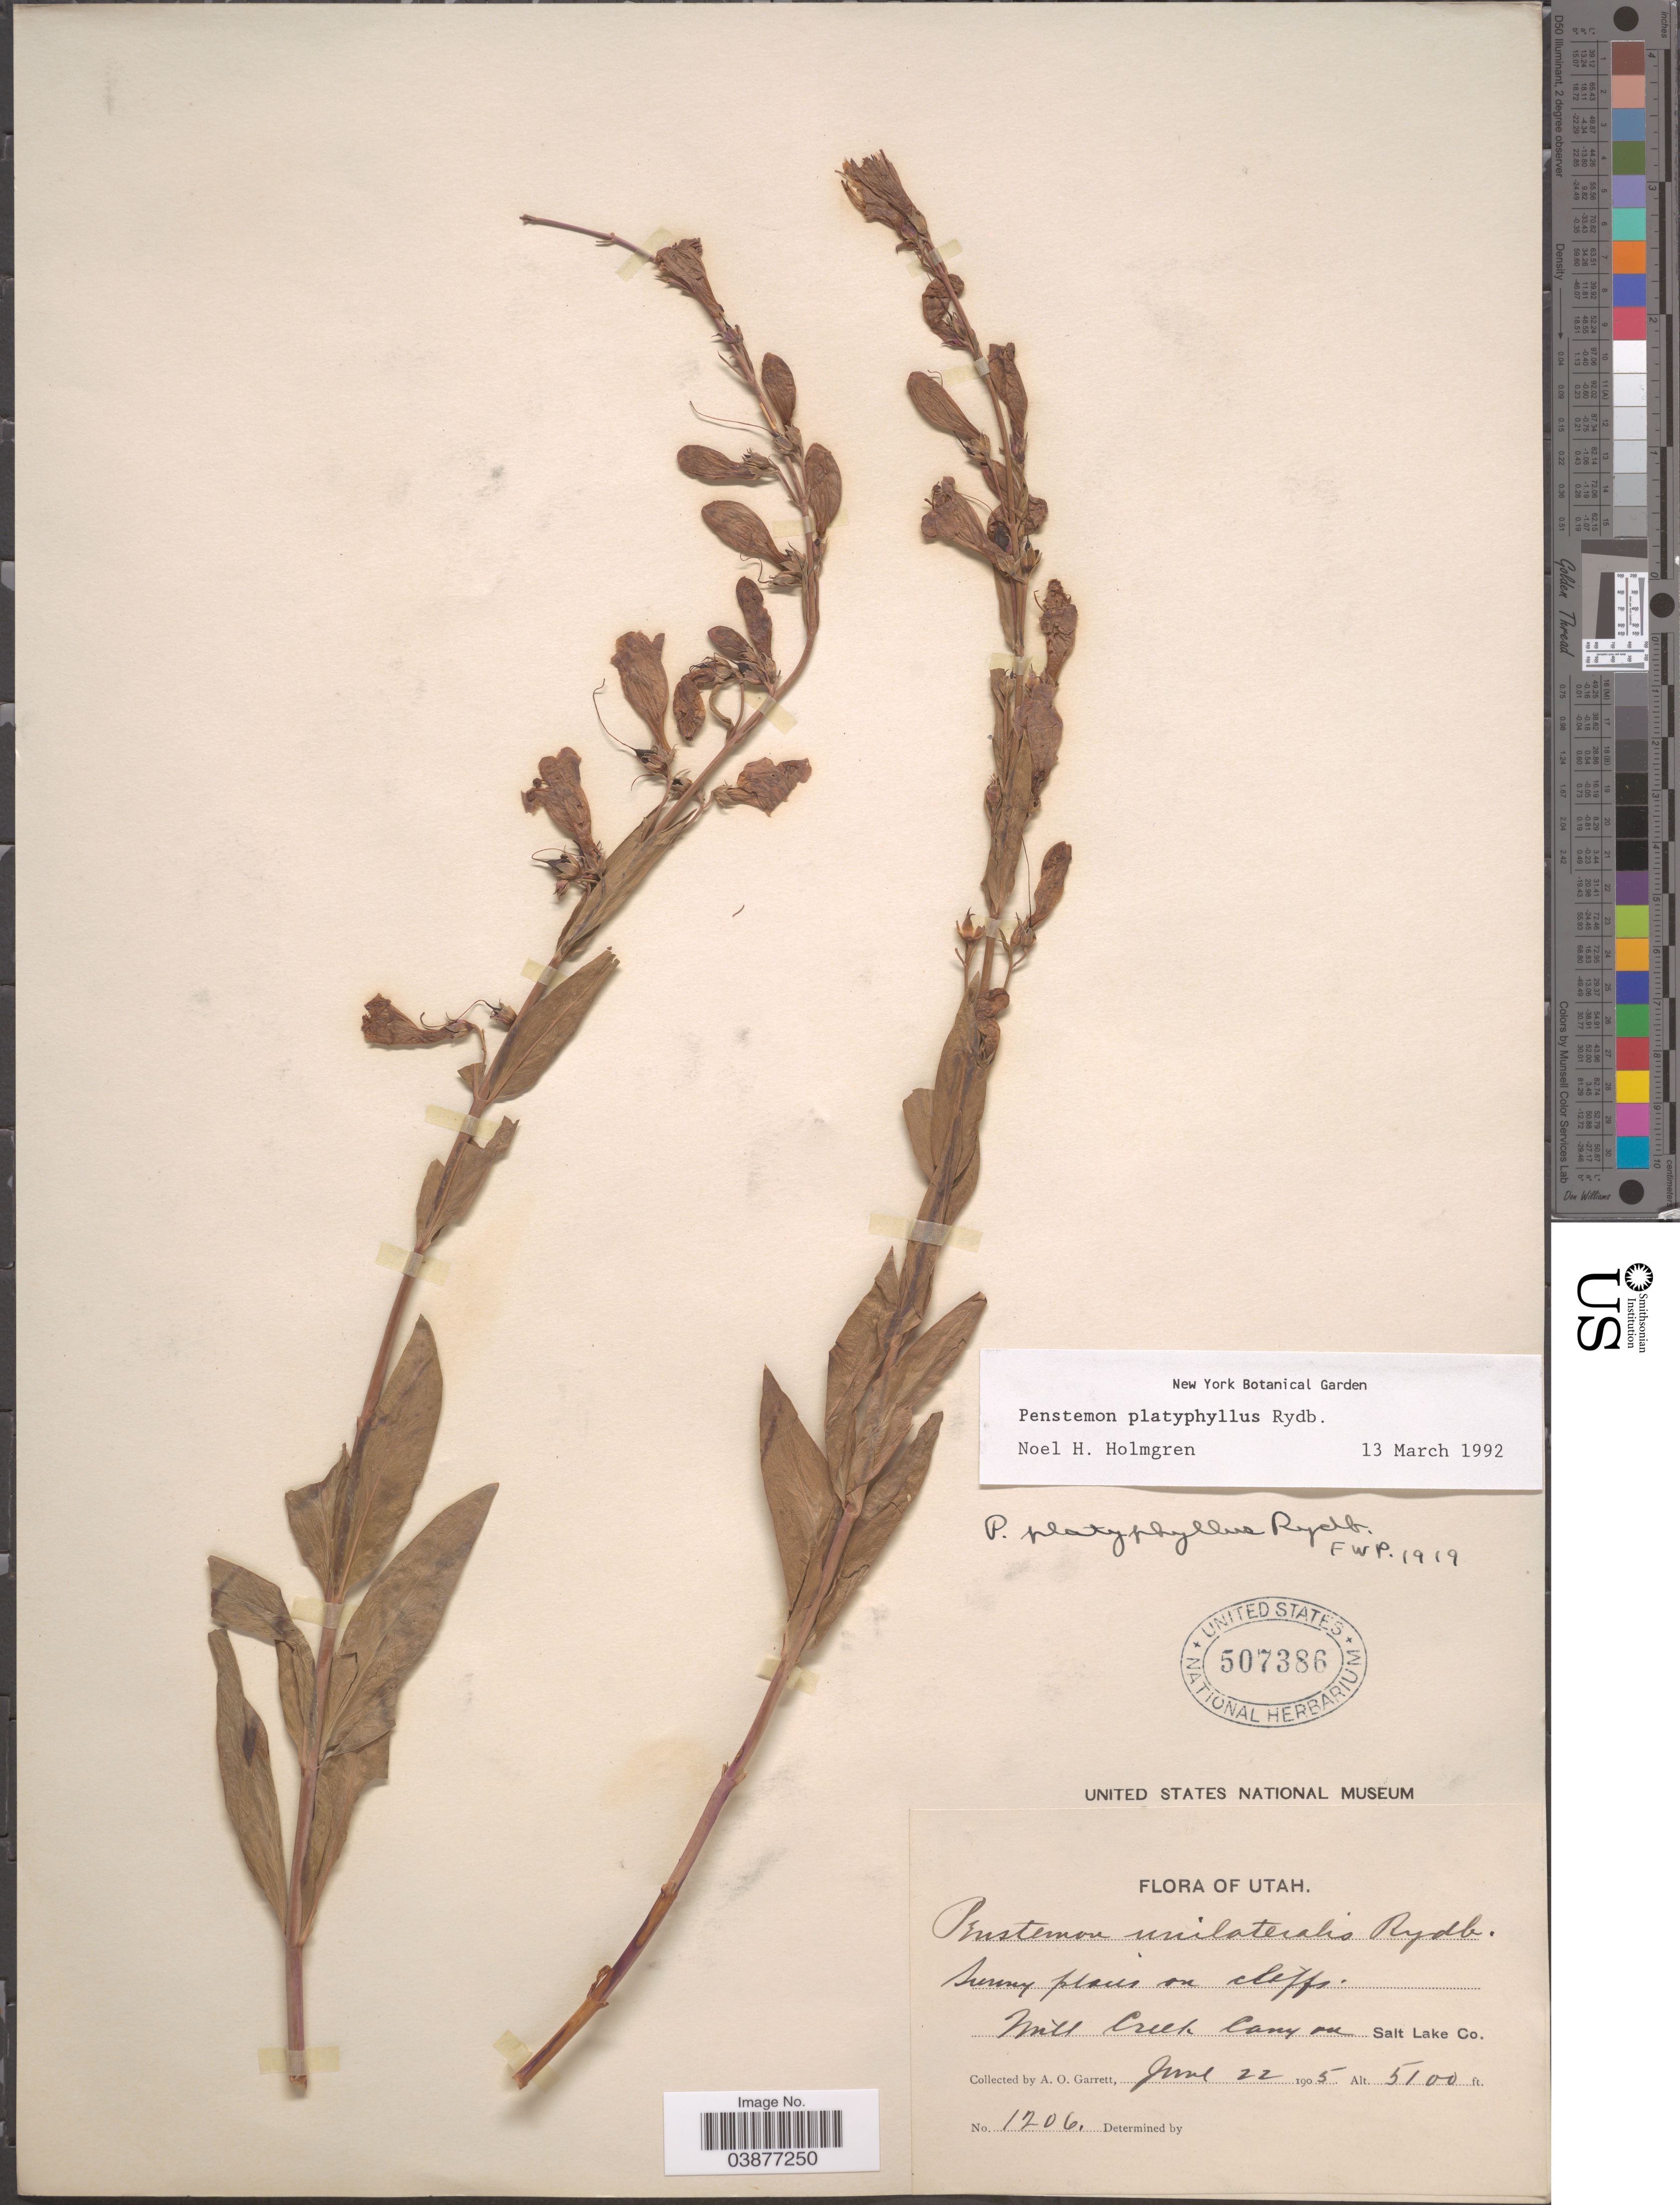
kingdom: Plantae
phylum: Tracheophyta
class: Magnoliopsida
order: Lamiales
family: Plantaginaceae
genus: Penstemon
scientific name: Penstemon platyphyllus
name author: Rydb.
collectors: A. O. Garrett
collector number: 1206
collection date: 1905-06-22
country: United States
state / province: Utah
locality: Mill Creek Canyon. Salt Lake Co.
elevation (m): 1554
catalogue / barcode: US 507386